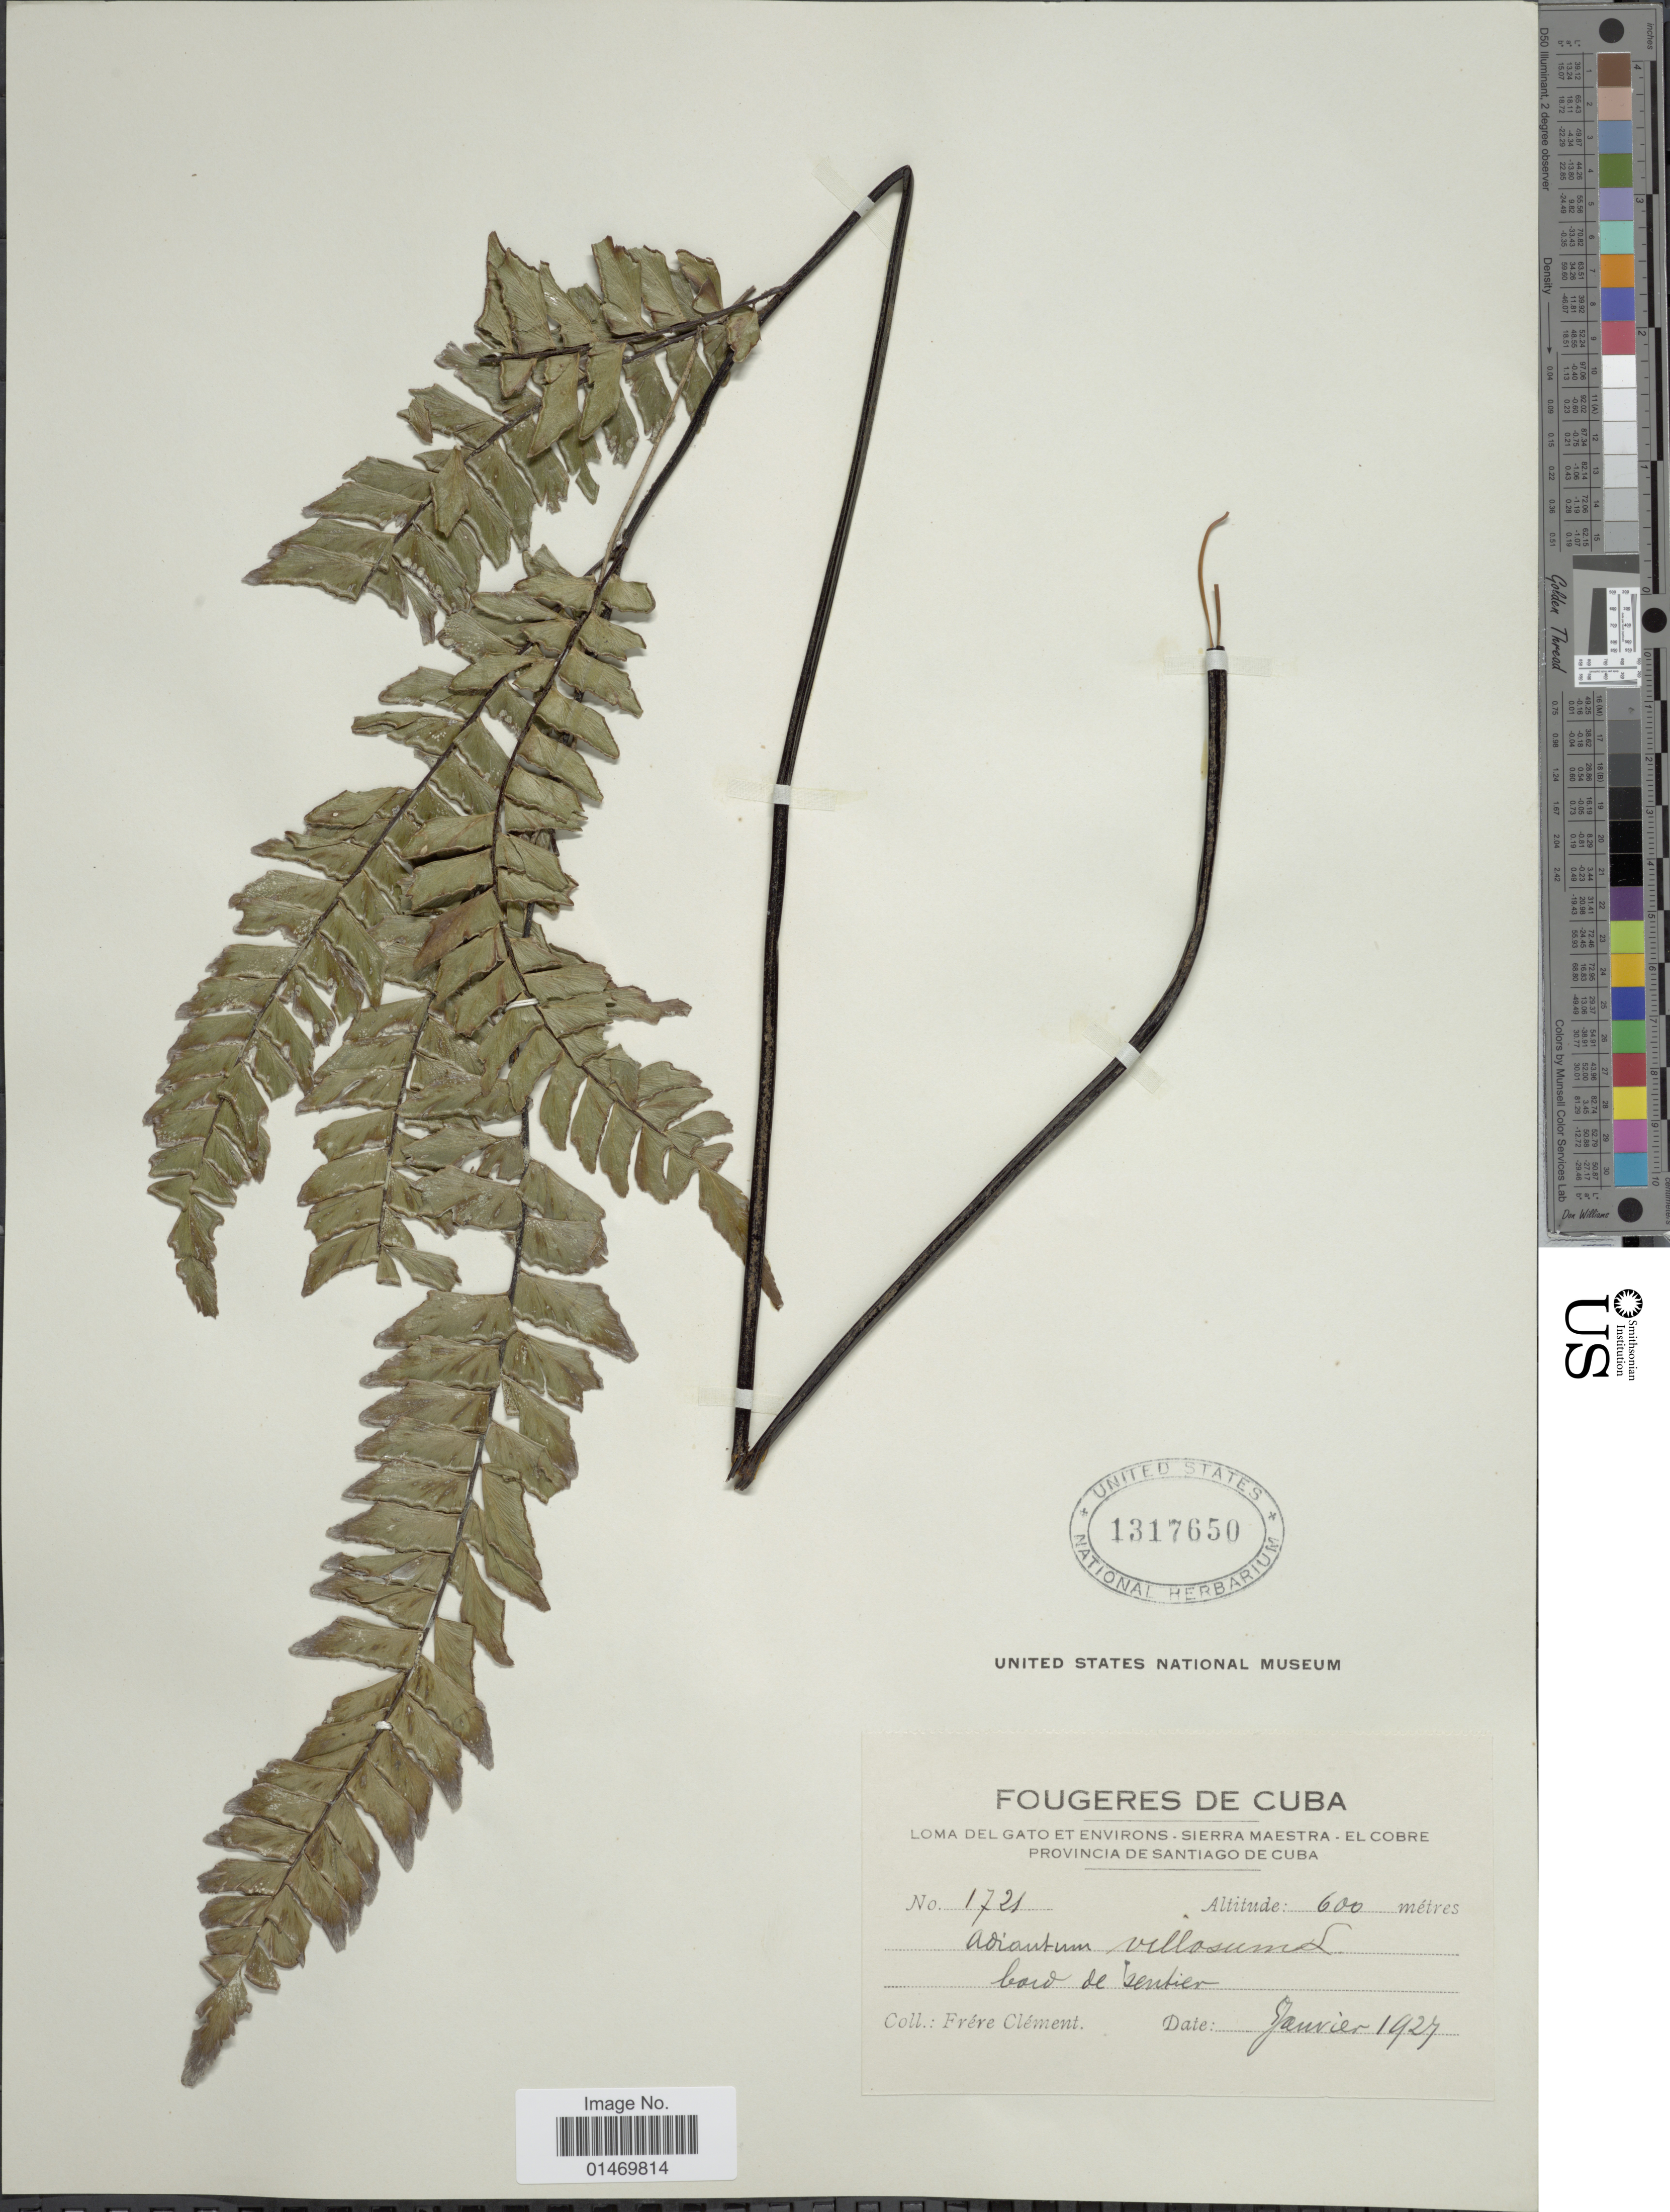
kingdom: Plantae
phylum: Tracheophyta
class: Polypodiopsida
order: Polypodiales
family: Pteridaceae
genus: Adiantum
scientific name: Adiantum villosum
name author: L.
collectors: B. Clement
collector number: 1721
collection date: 1927-01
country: Cuba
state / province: Santiago de Cuba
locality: Cuba, Loma del Gato et Environs,Sierra maestra, el Cobre.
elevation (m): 600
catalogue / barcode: US 1317650